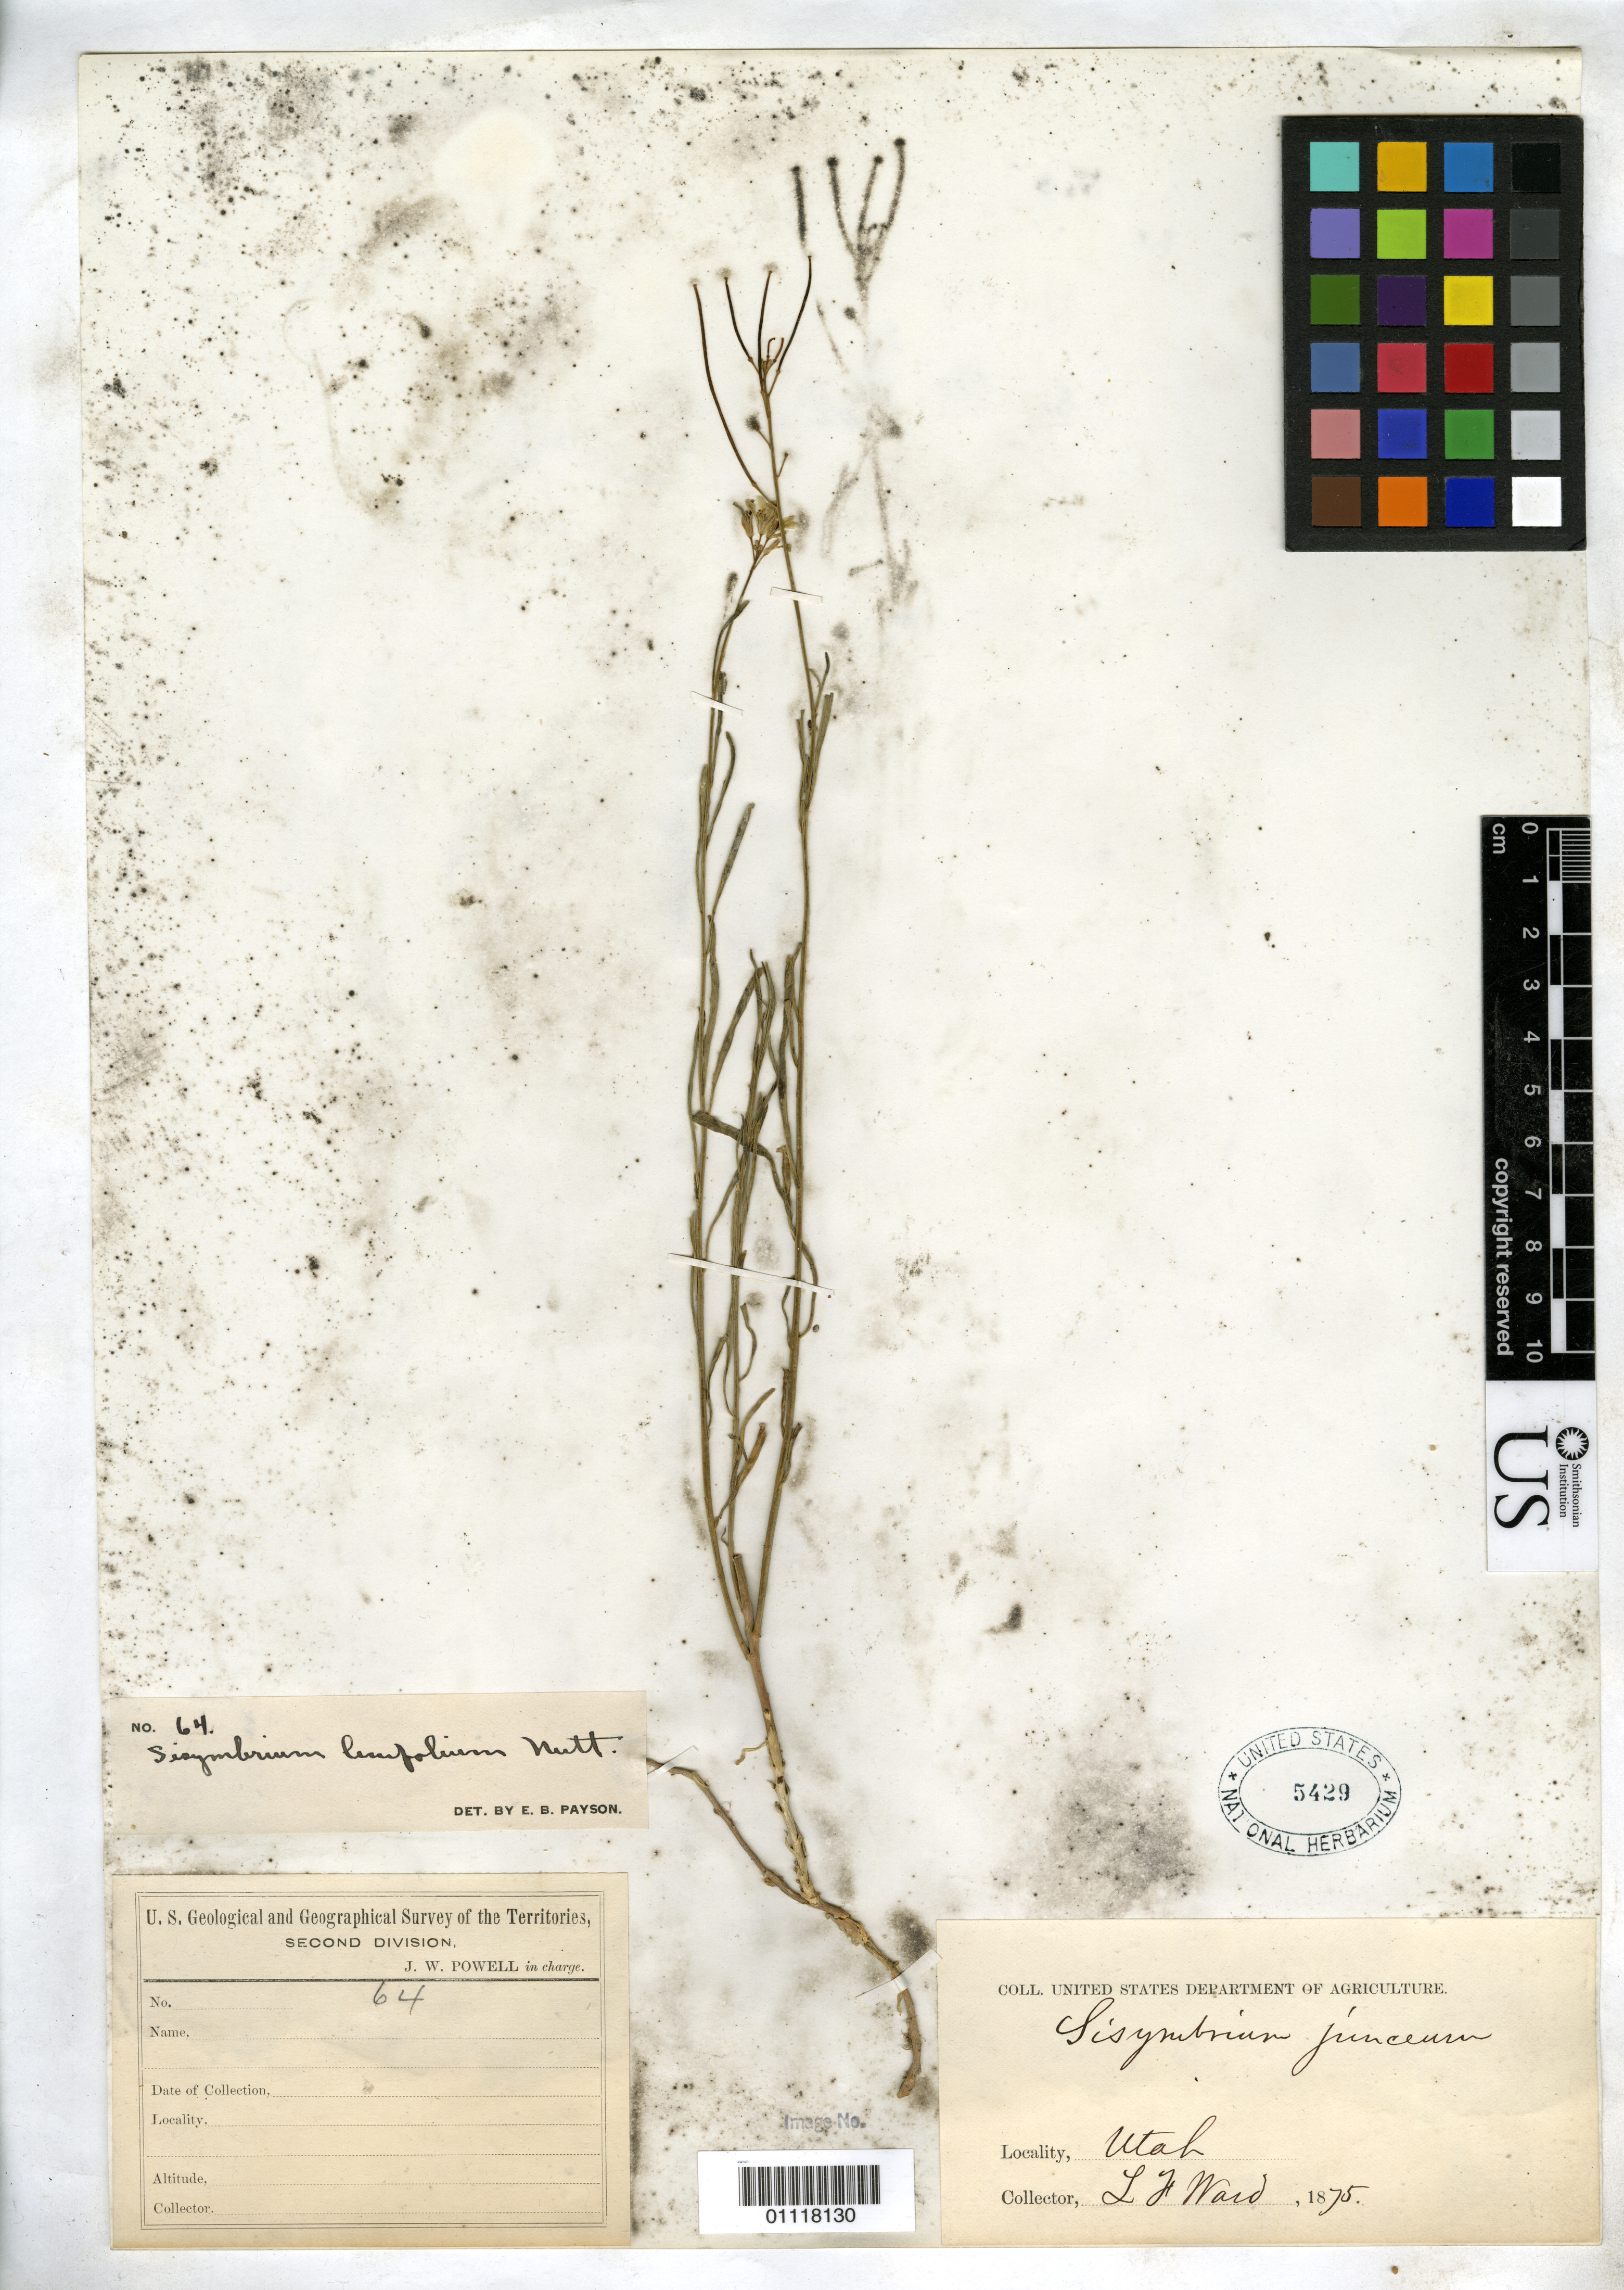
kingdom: Plantae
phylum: Tracheophyta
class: Magnoliopsida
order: Brassicales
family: Brassicaceae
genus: Sisymbrium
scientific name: Sisymbrium linifolium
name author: (Nutt.) Nutt. ex Torr. & A. Gray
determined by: Payson, E. B.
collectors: L. F. Ward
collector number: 64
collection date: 1875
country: United States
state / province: Utah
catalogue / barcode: US 5429